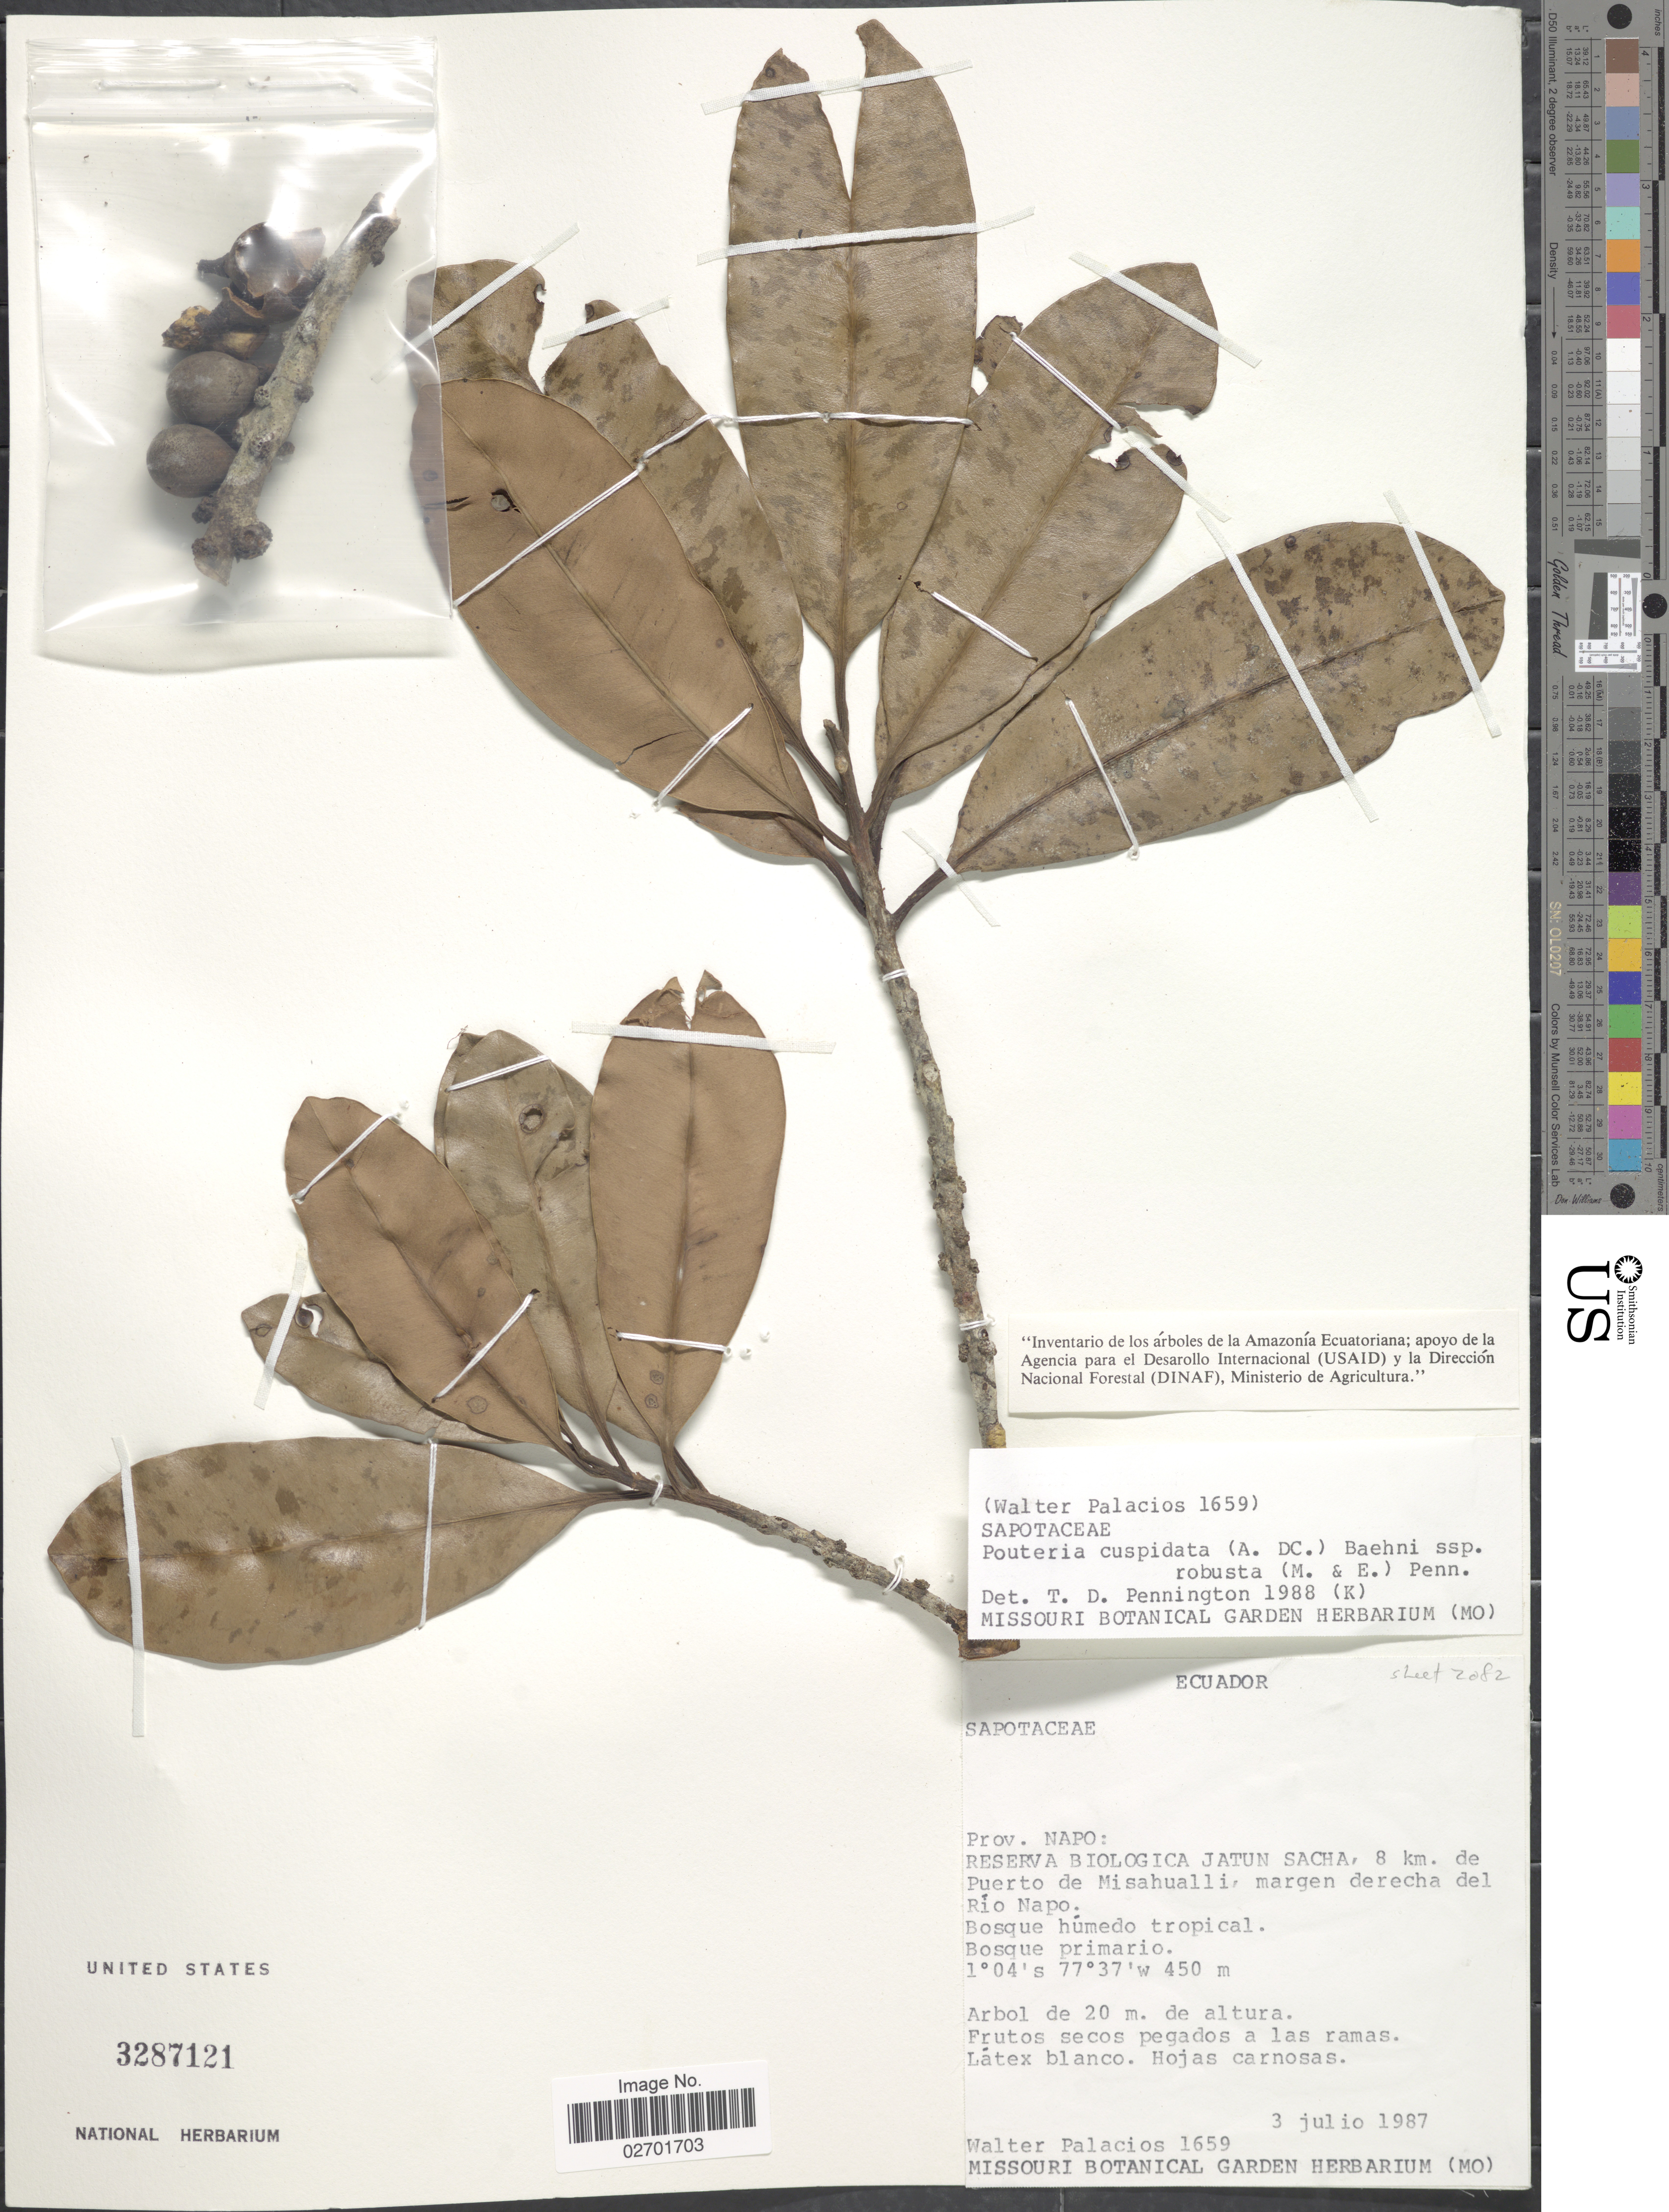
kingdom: Plantae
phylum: Tracheophyta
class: Magnoliopsida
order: Ericales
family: Sapotaceae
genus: Pouteria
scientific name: Pouteria cuspidata subsp. robusta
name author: (Mart. & Eichler) T.D. Penn.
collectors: W. Palacios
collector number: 1659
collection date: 1987-07-03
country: Ecuador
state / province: Napo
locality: Prov. Napo: Reserva Biologica Jatun Sacha, 8 km. de Puerto de Misahualli, margen derecha del Rio Napo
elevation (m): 450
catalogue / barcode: US 3287121